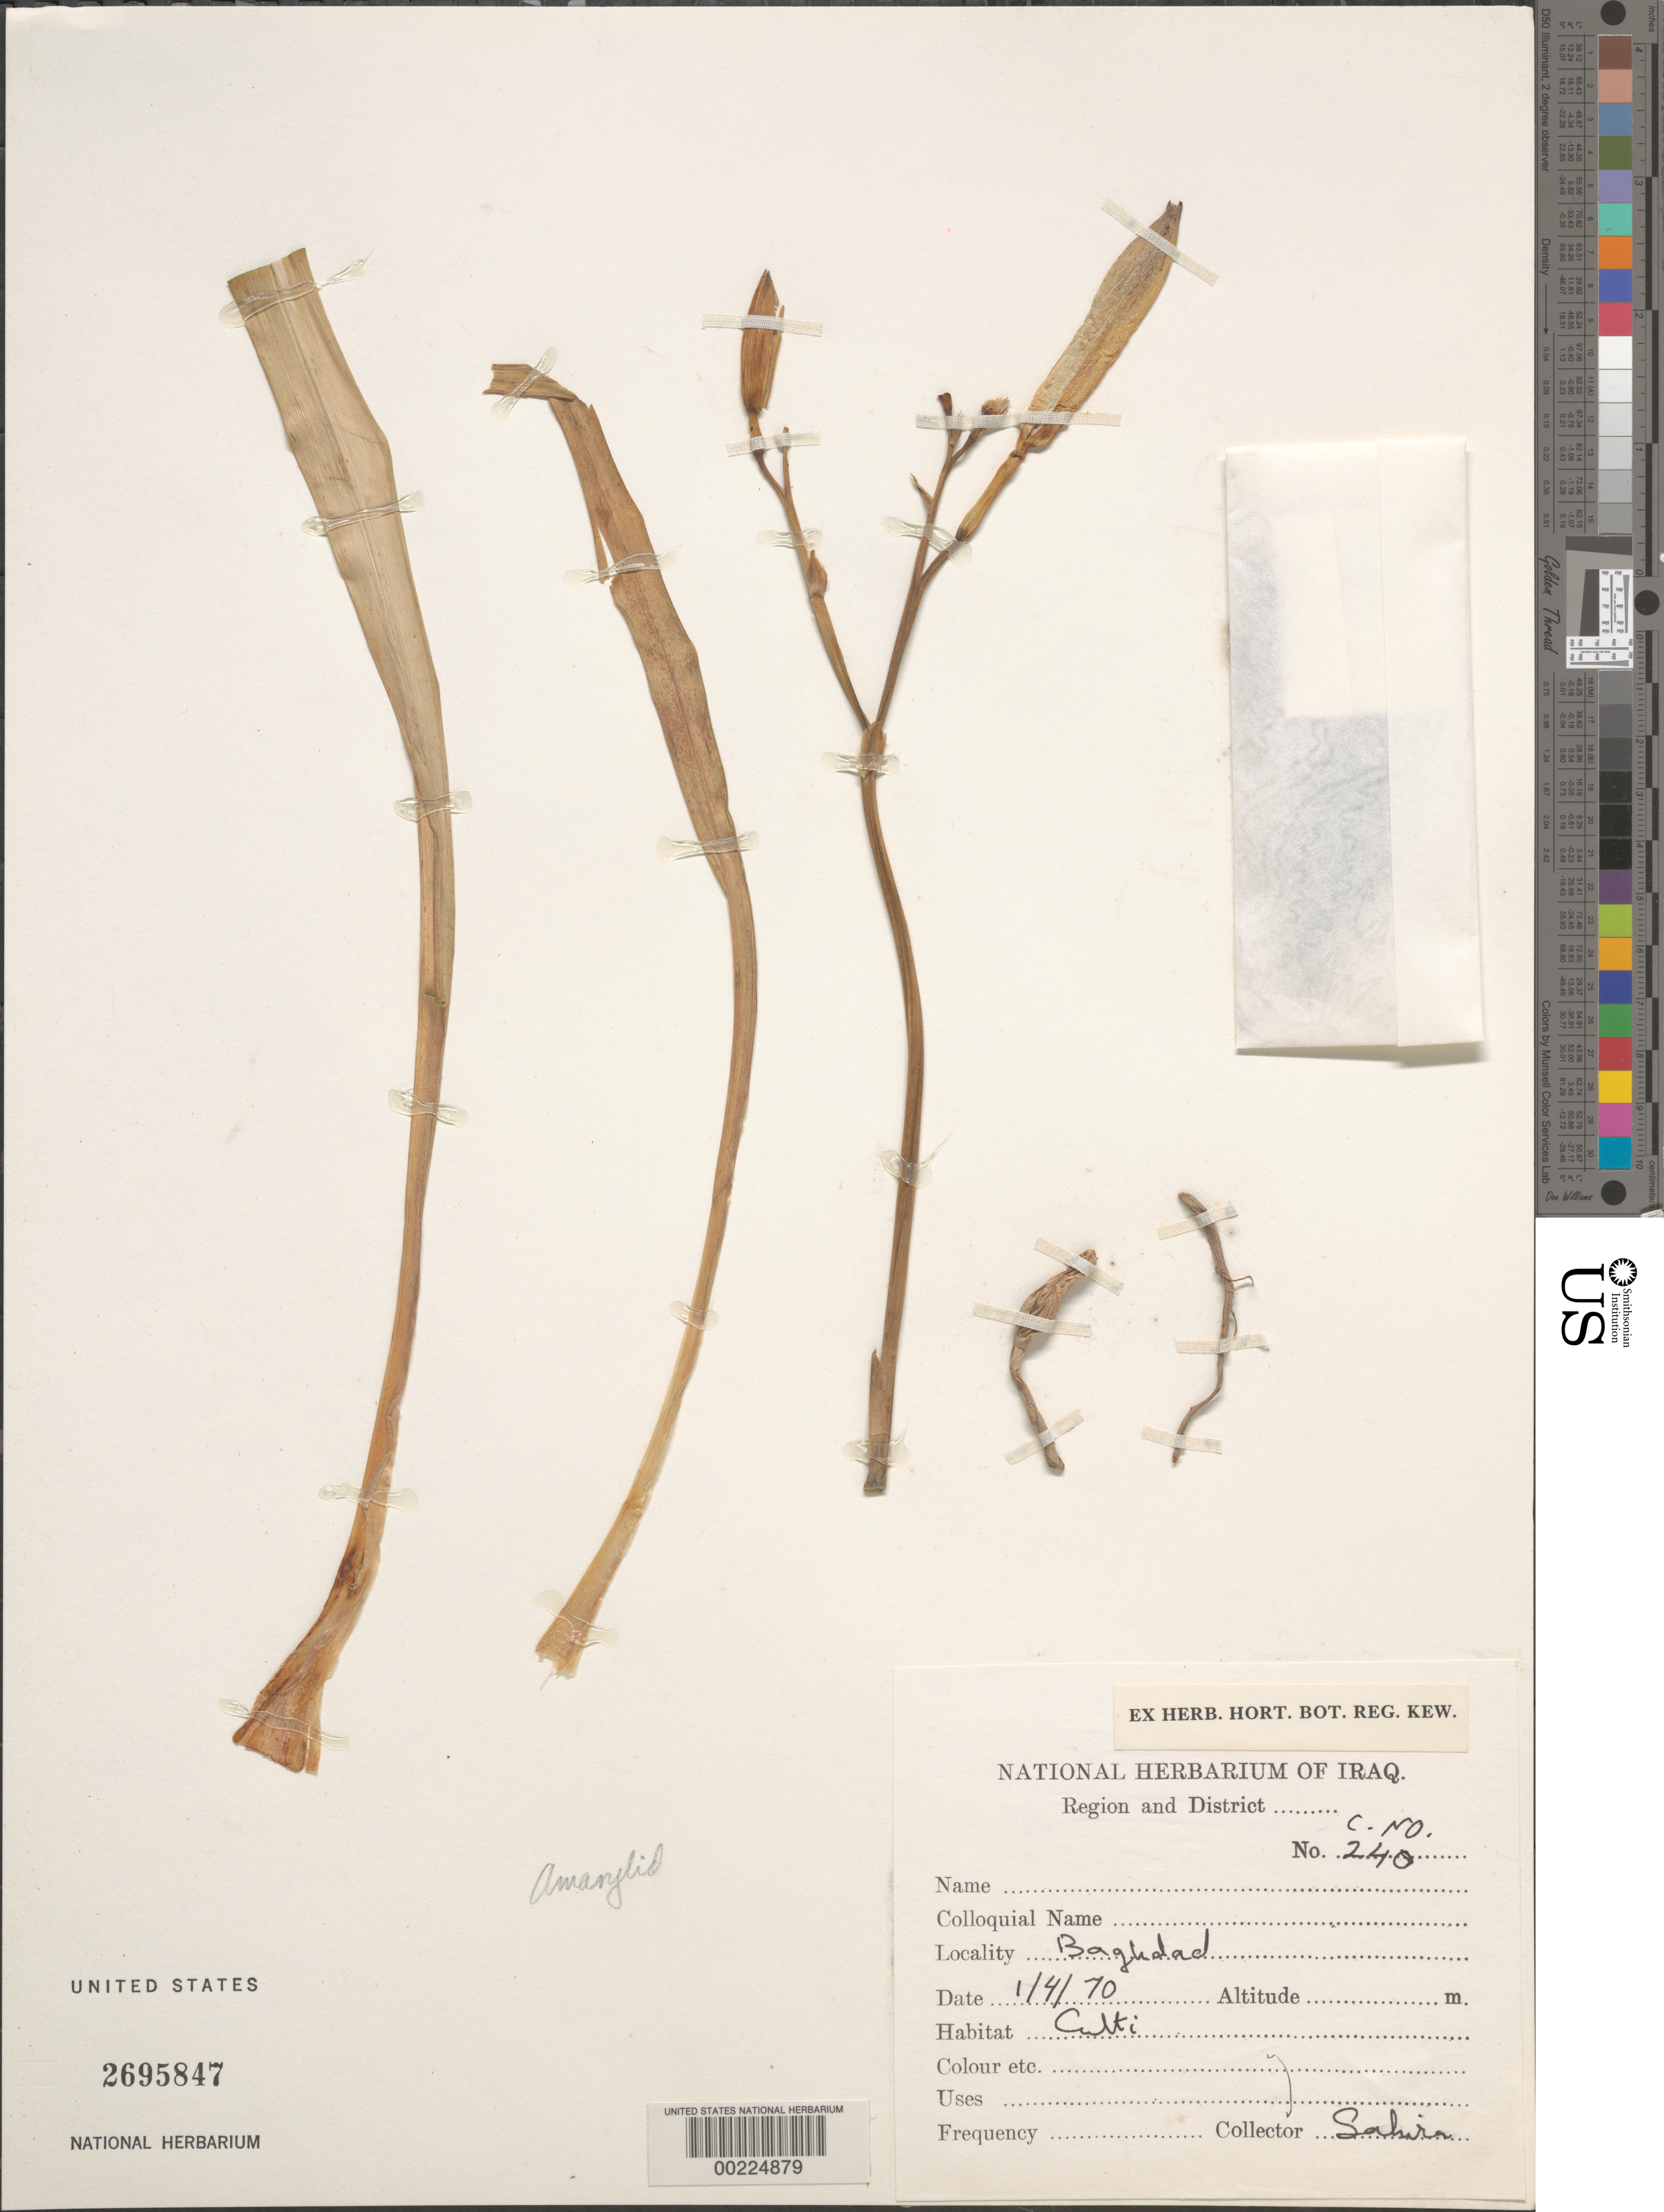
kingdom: Plantae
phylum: Tracheophyta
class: Liliopsida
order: Asparagales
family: Amaryllidaceae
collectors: -. Sahira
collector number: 240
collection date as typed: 04 Jan 1970 or 01 Apr 1970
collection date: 1970-01-04 or 1970-04-01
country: Iraq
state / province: Baghdad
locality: Baghdad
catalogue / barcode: US 2695847